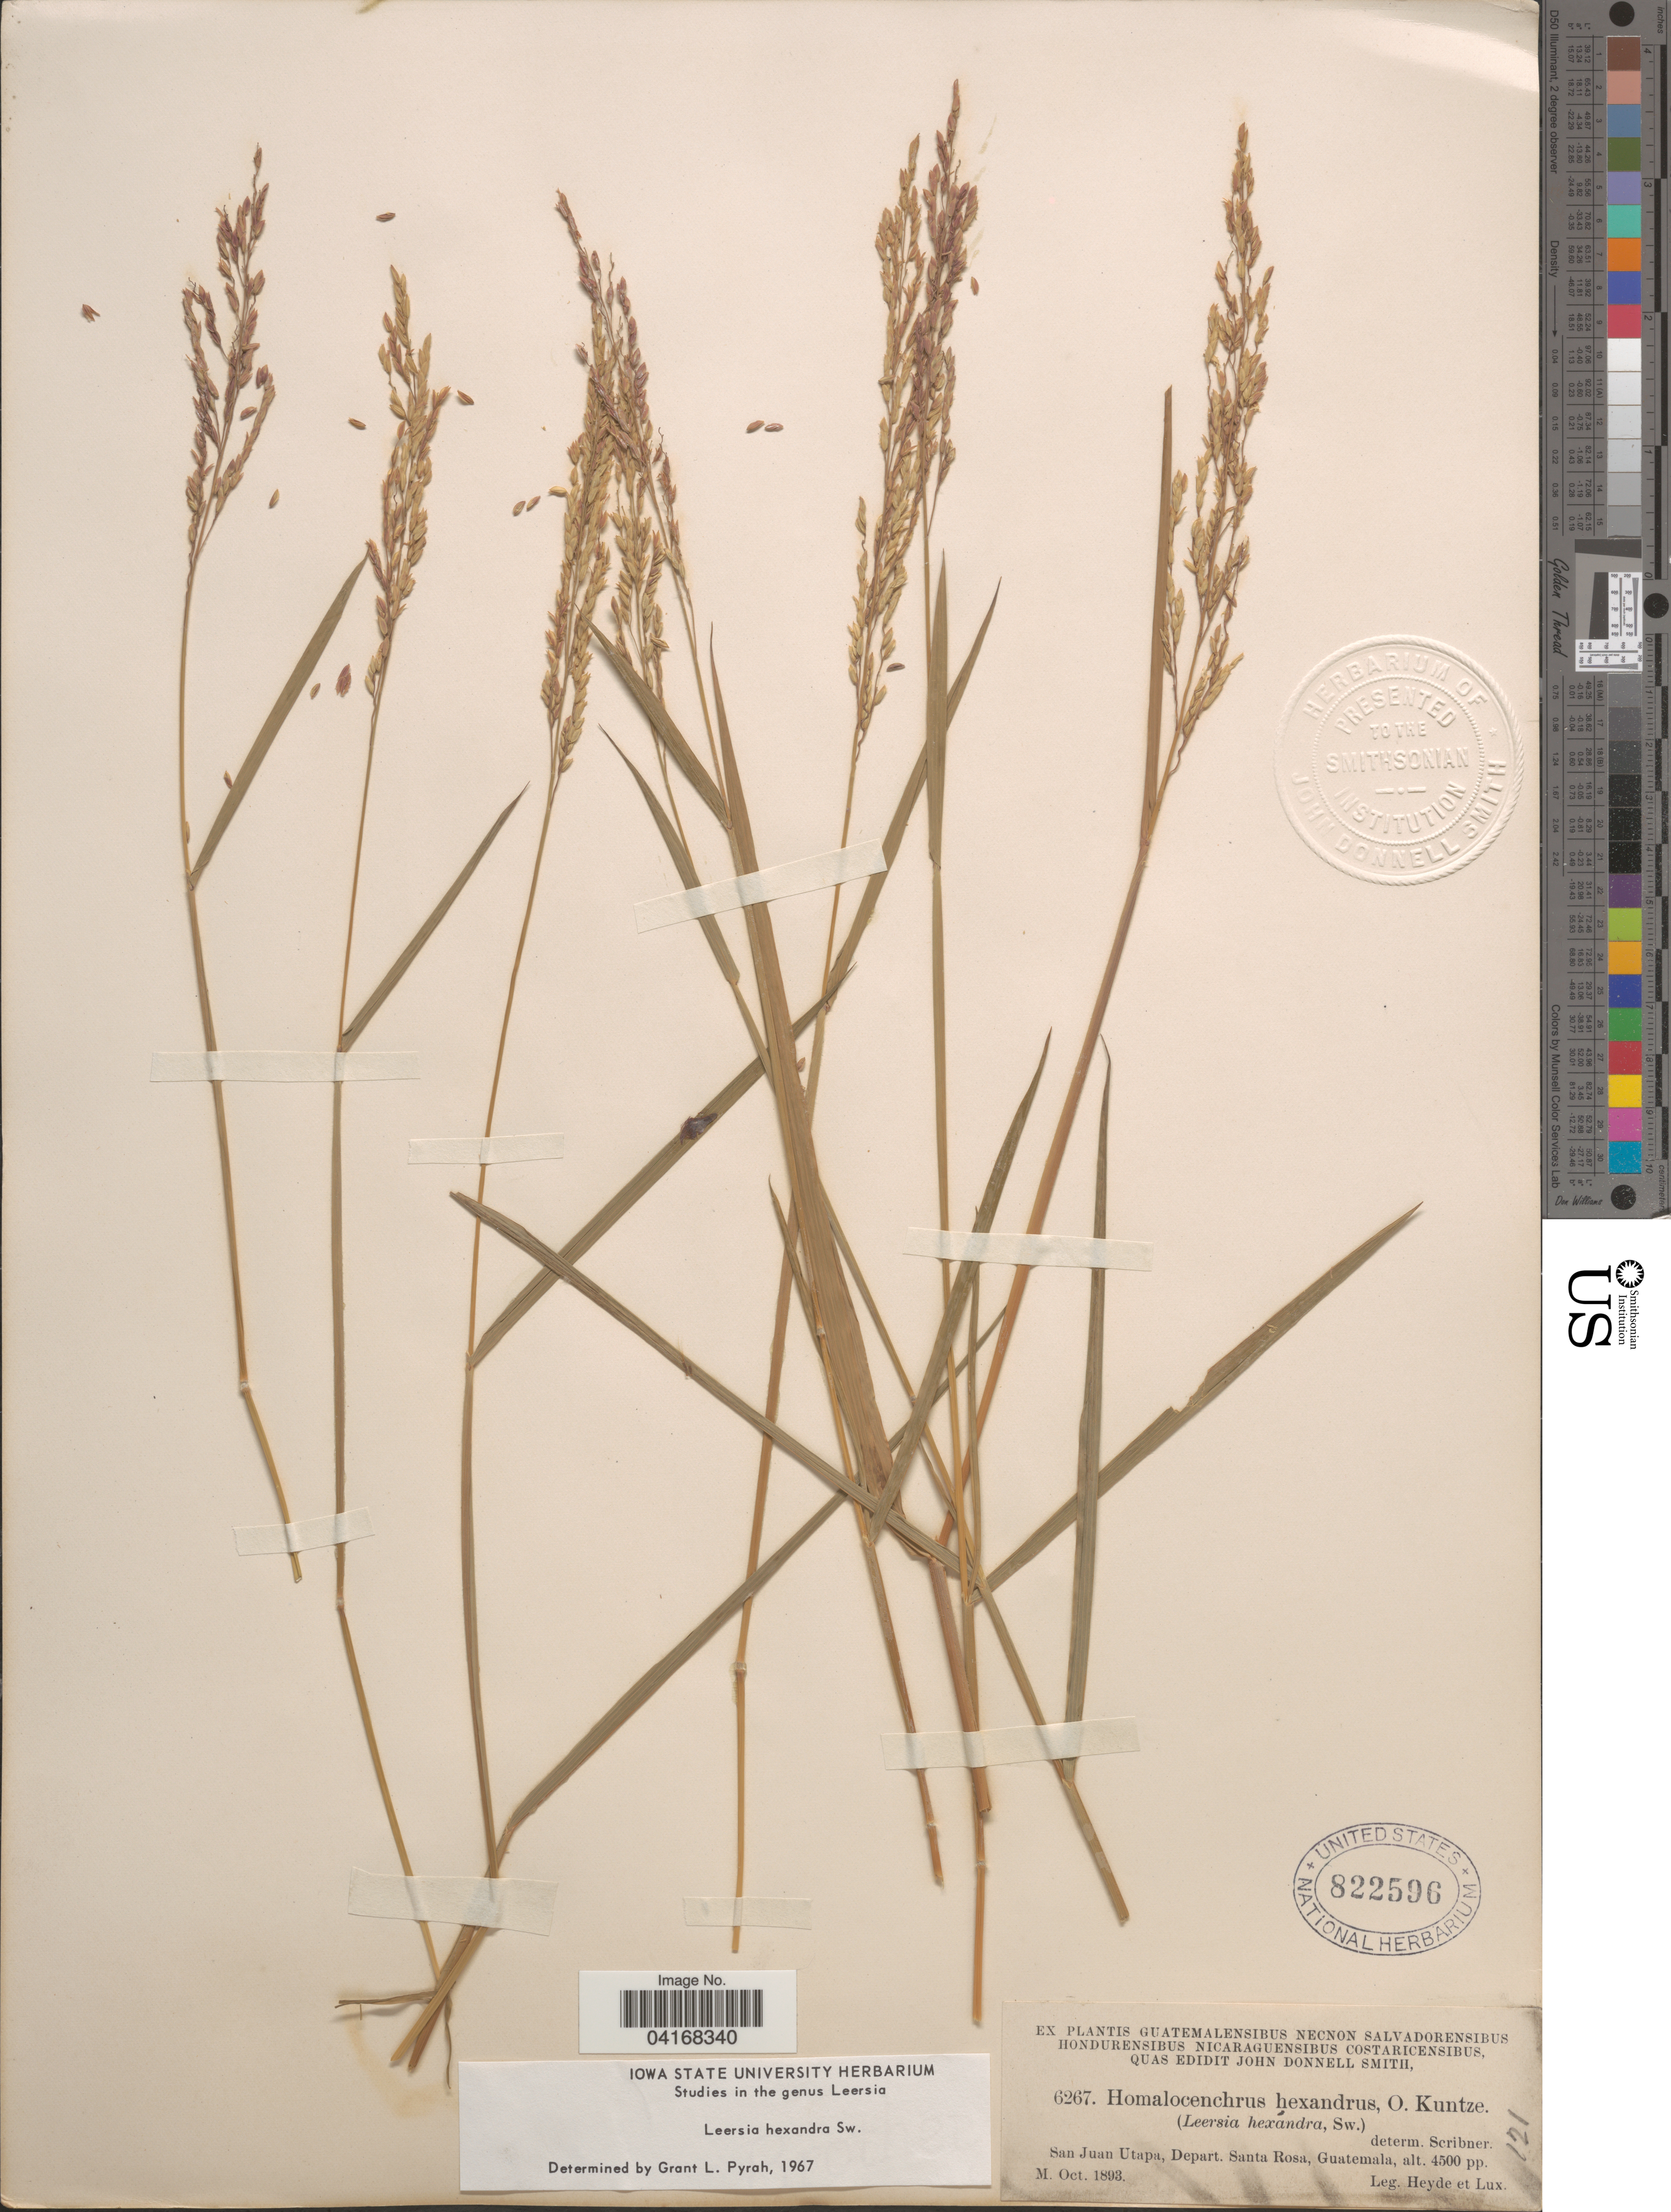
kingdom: Plantae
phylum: Tracheophyta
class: Liliopsida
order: Poales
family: Poaceae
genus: Leersia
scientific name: Leersia hexandra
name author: Sw.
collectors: Heyde & Lux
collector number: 6267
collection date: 1893-10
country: Guatemala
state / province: Santa Rosa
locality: San Juan Utapa, Depart. Santa Rosa.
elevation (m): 1372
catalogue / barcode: US 822596